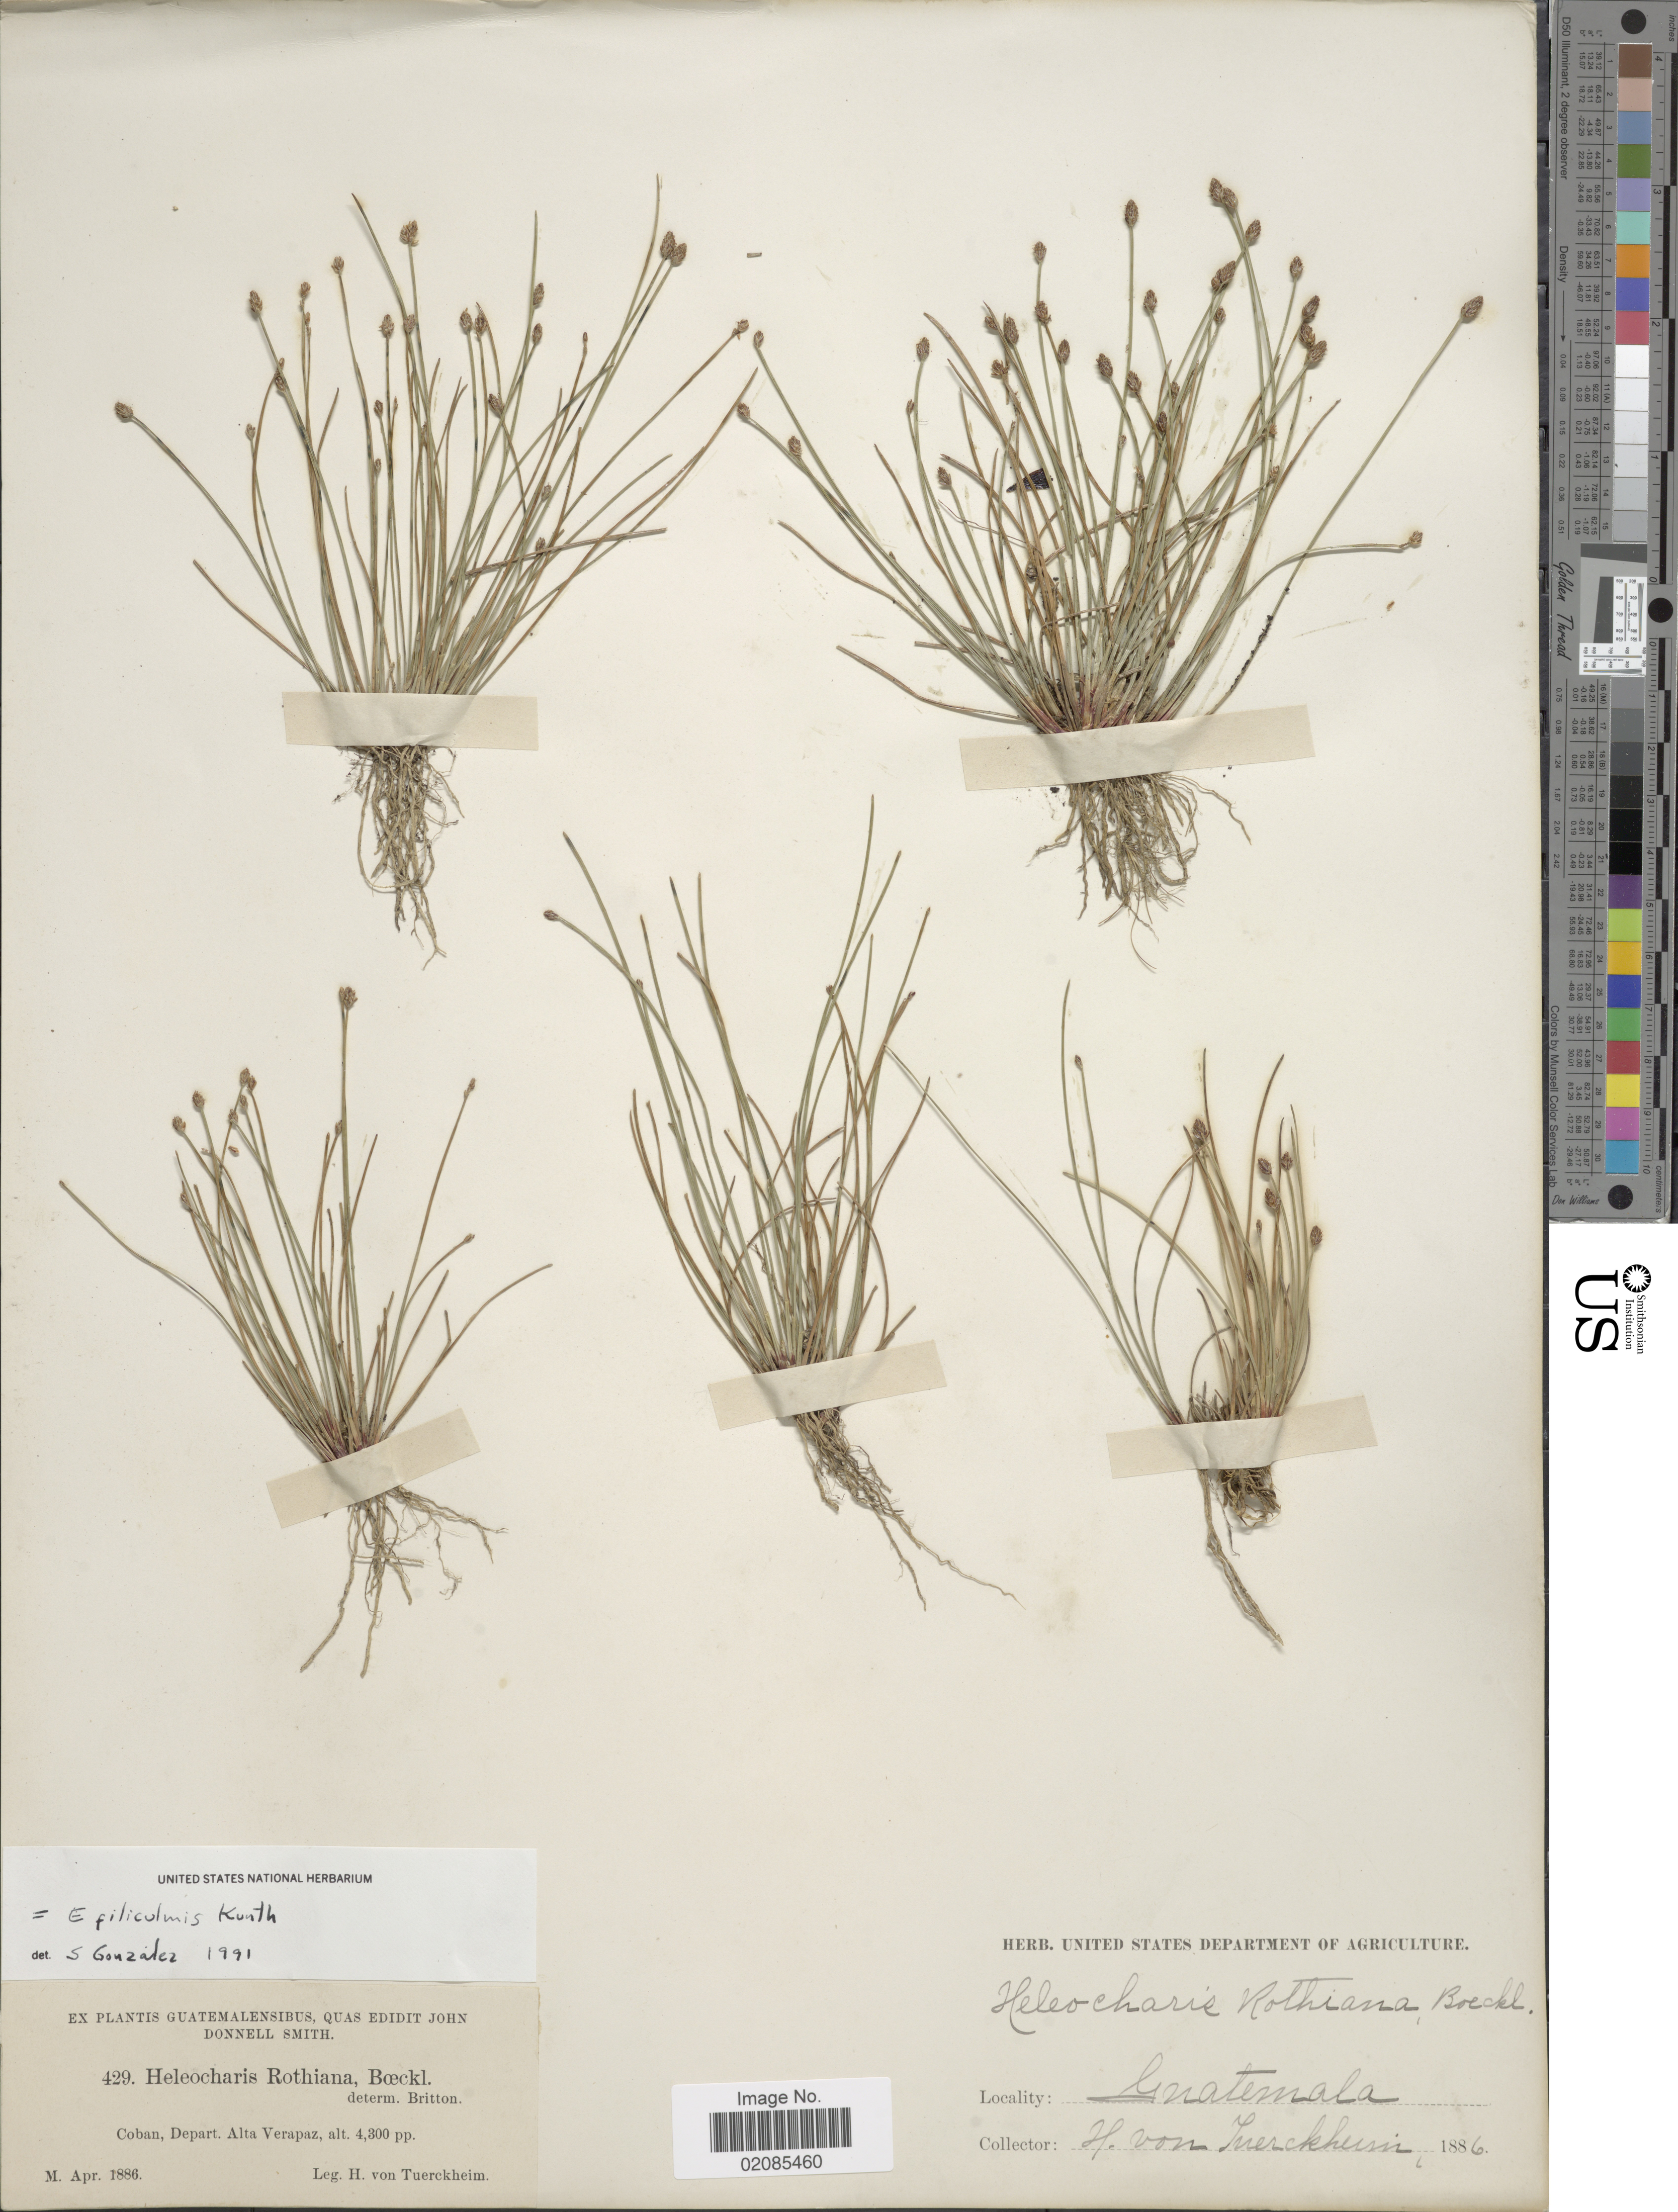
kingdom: Plantae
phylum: Tracheophyta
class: Liliopsida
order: Poales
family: Cyperaceae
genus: Eleocharis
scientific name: Eleocharis filiculmis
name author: Kunth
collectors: H. von Türckheim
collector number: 429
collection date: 1886-04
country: Guatemala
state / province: Alta Verapaz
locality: Coban.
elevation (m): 1311